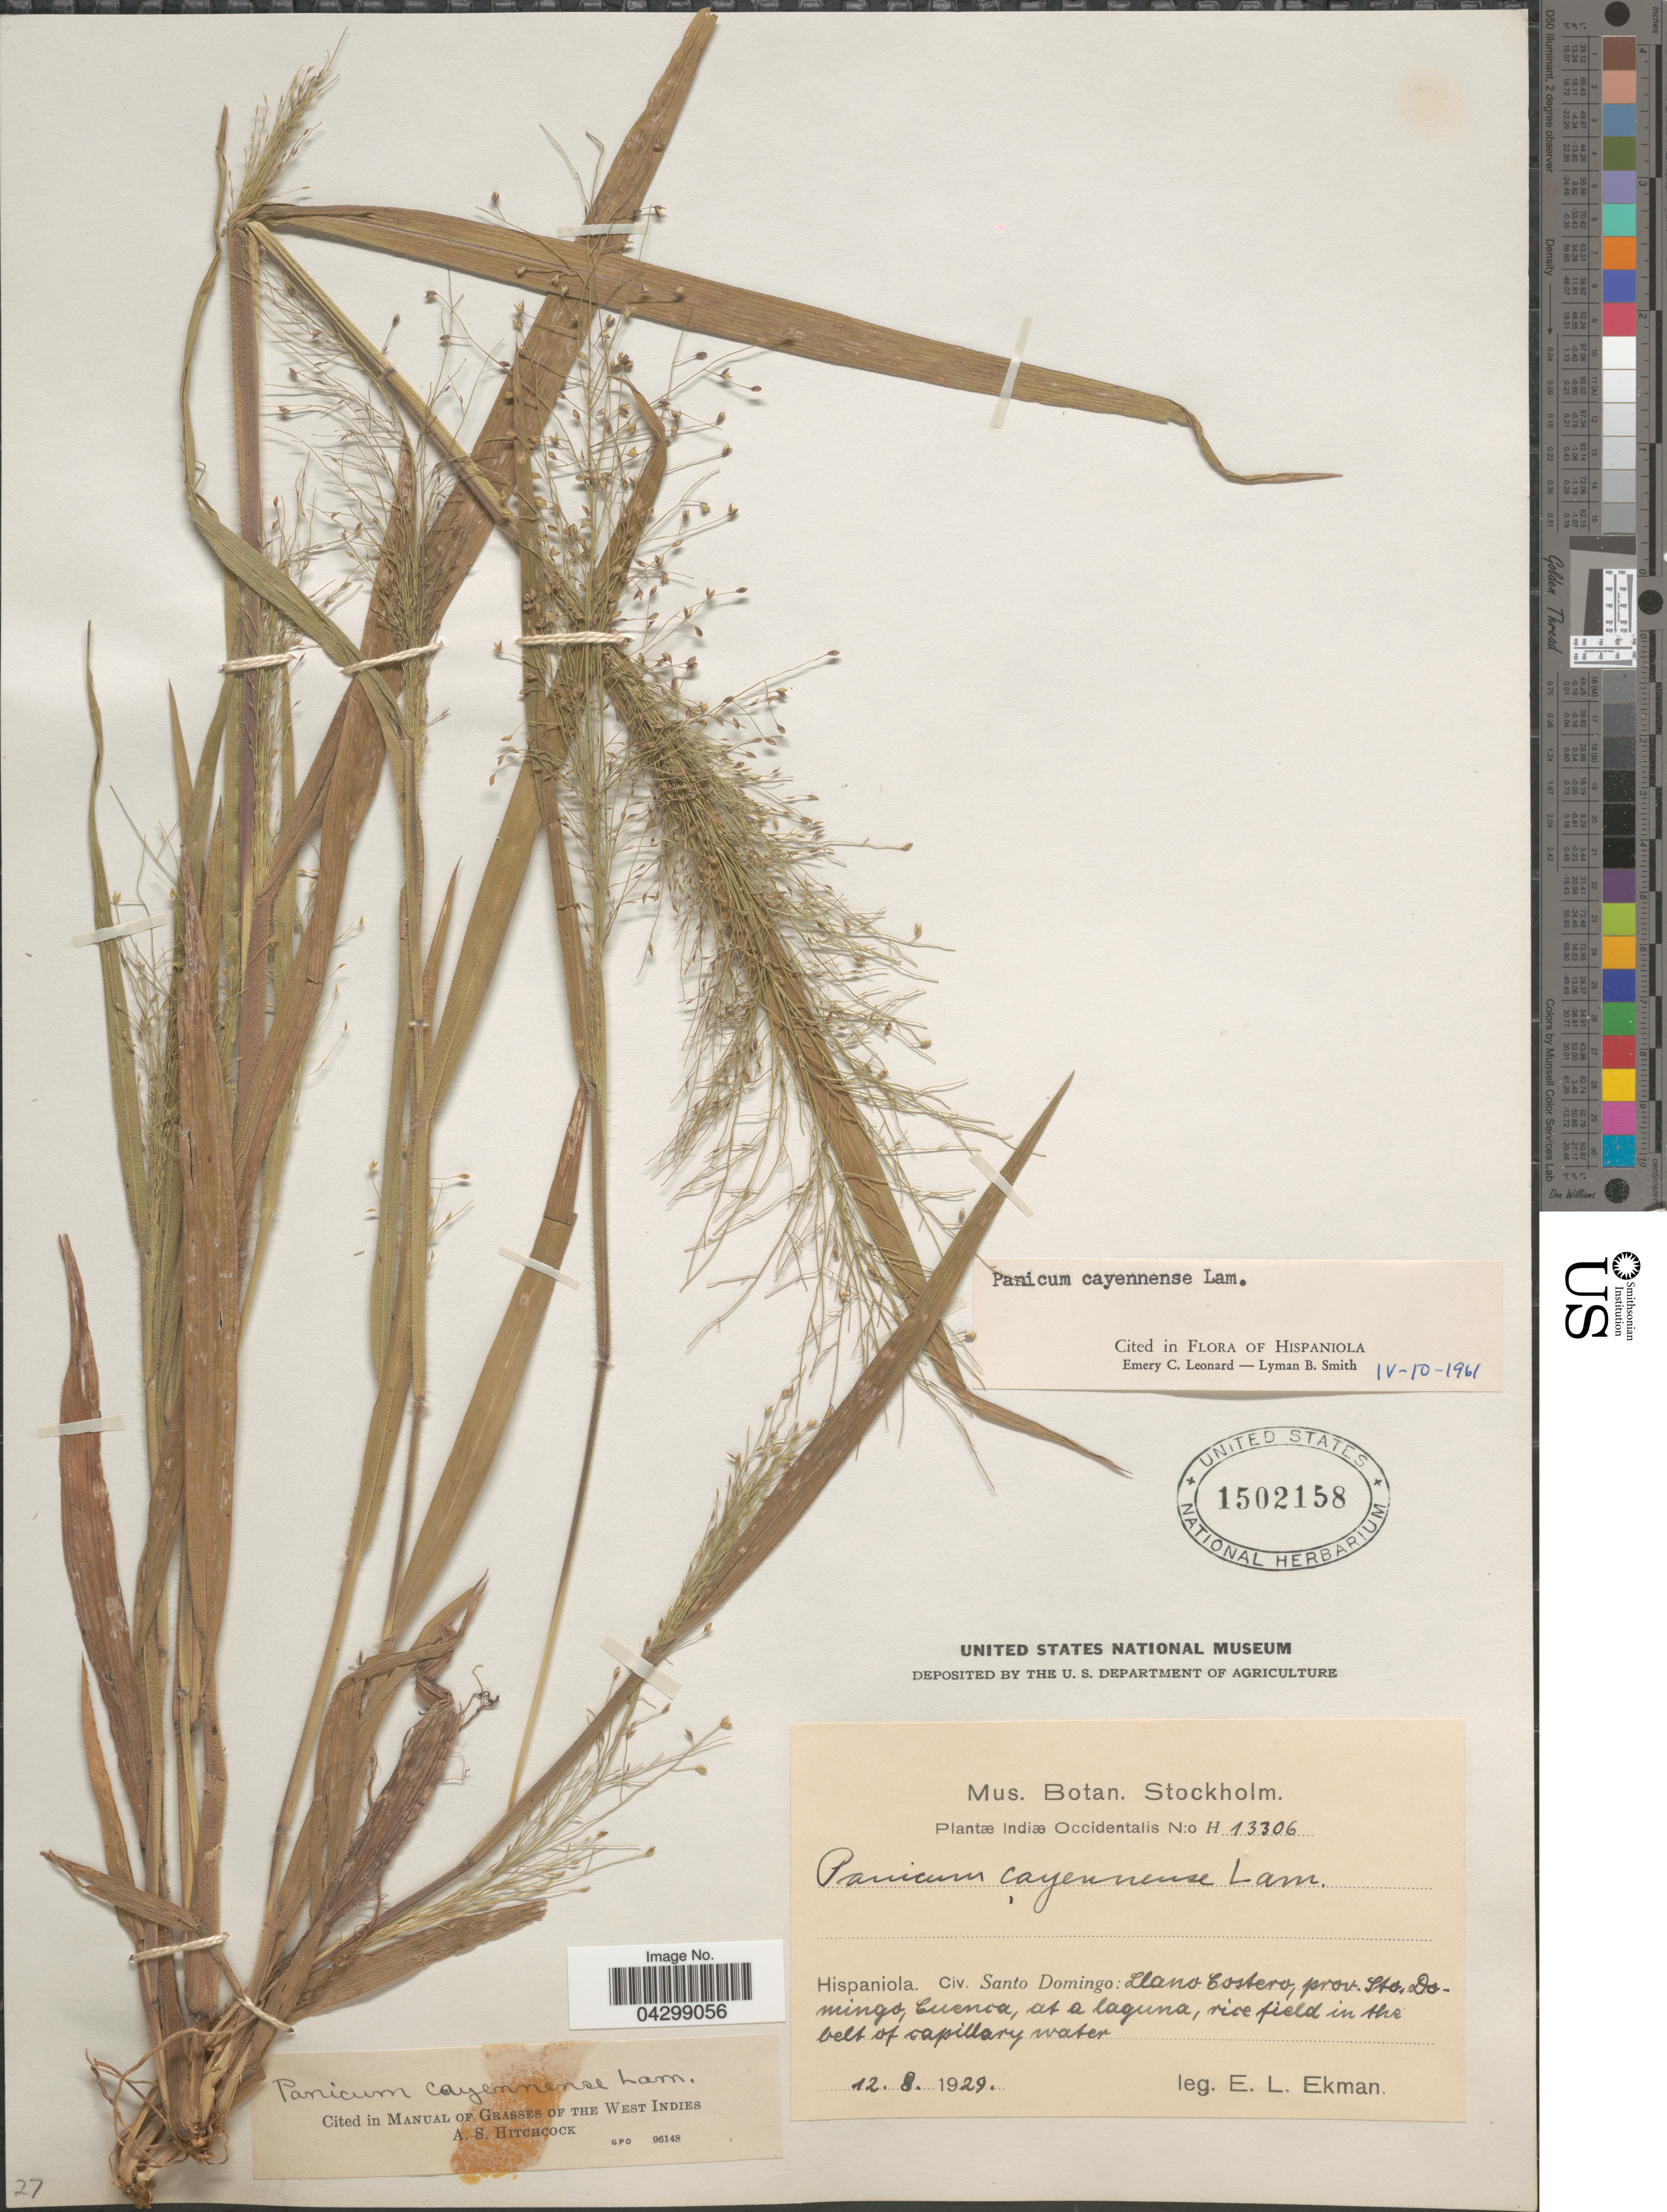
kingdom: Plantae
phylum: Tracheophyta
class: Liliopsida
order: Poales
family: Poaceae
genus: Panicum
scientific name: Panicum cayennense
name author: Lam.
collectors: E. L. Ekman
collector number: H13306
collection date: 1929-08-12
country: Dominican Republic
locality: Indiæ Occidentalis. Hispaniola. Civ. Santo Domingo: Llano Costero, prov. Sto. Domingo, Cuenca, at a laguna, rice field in the belt of capillary water.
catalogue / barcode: US 1502158